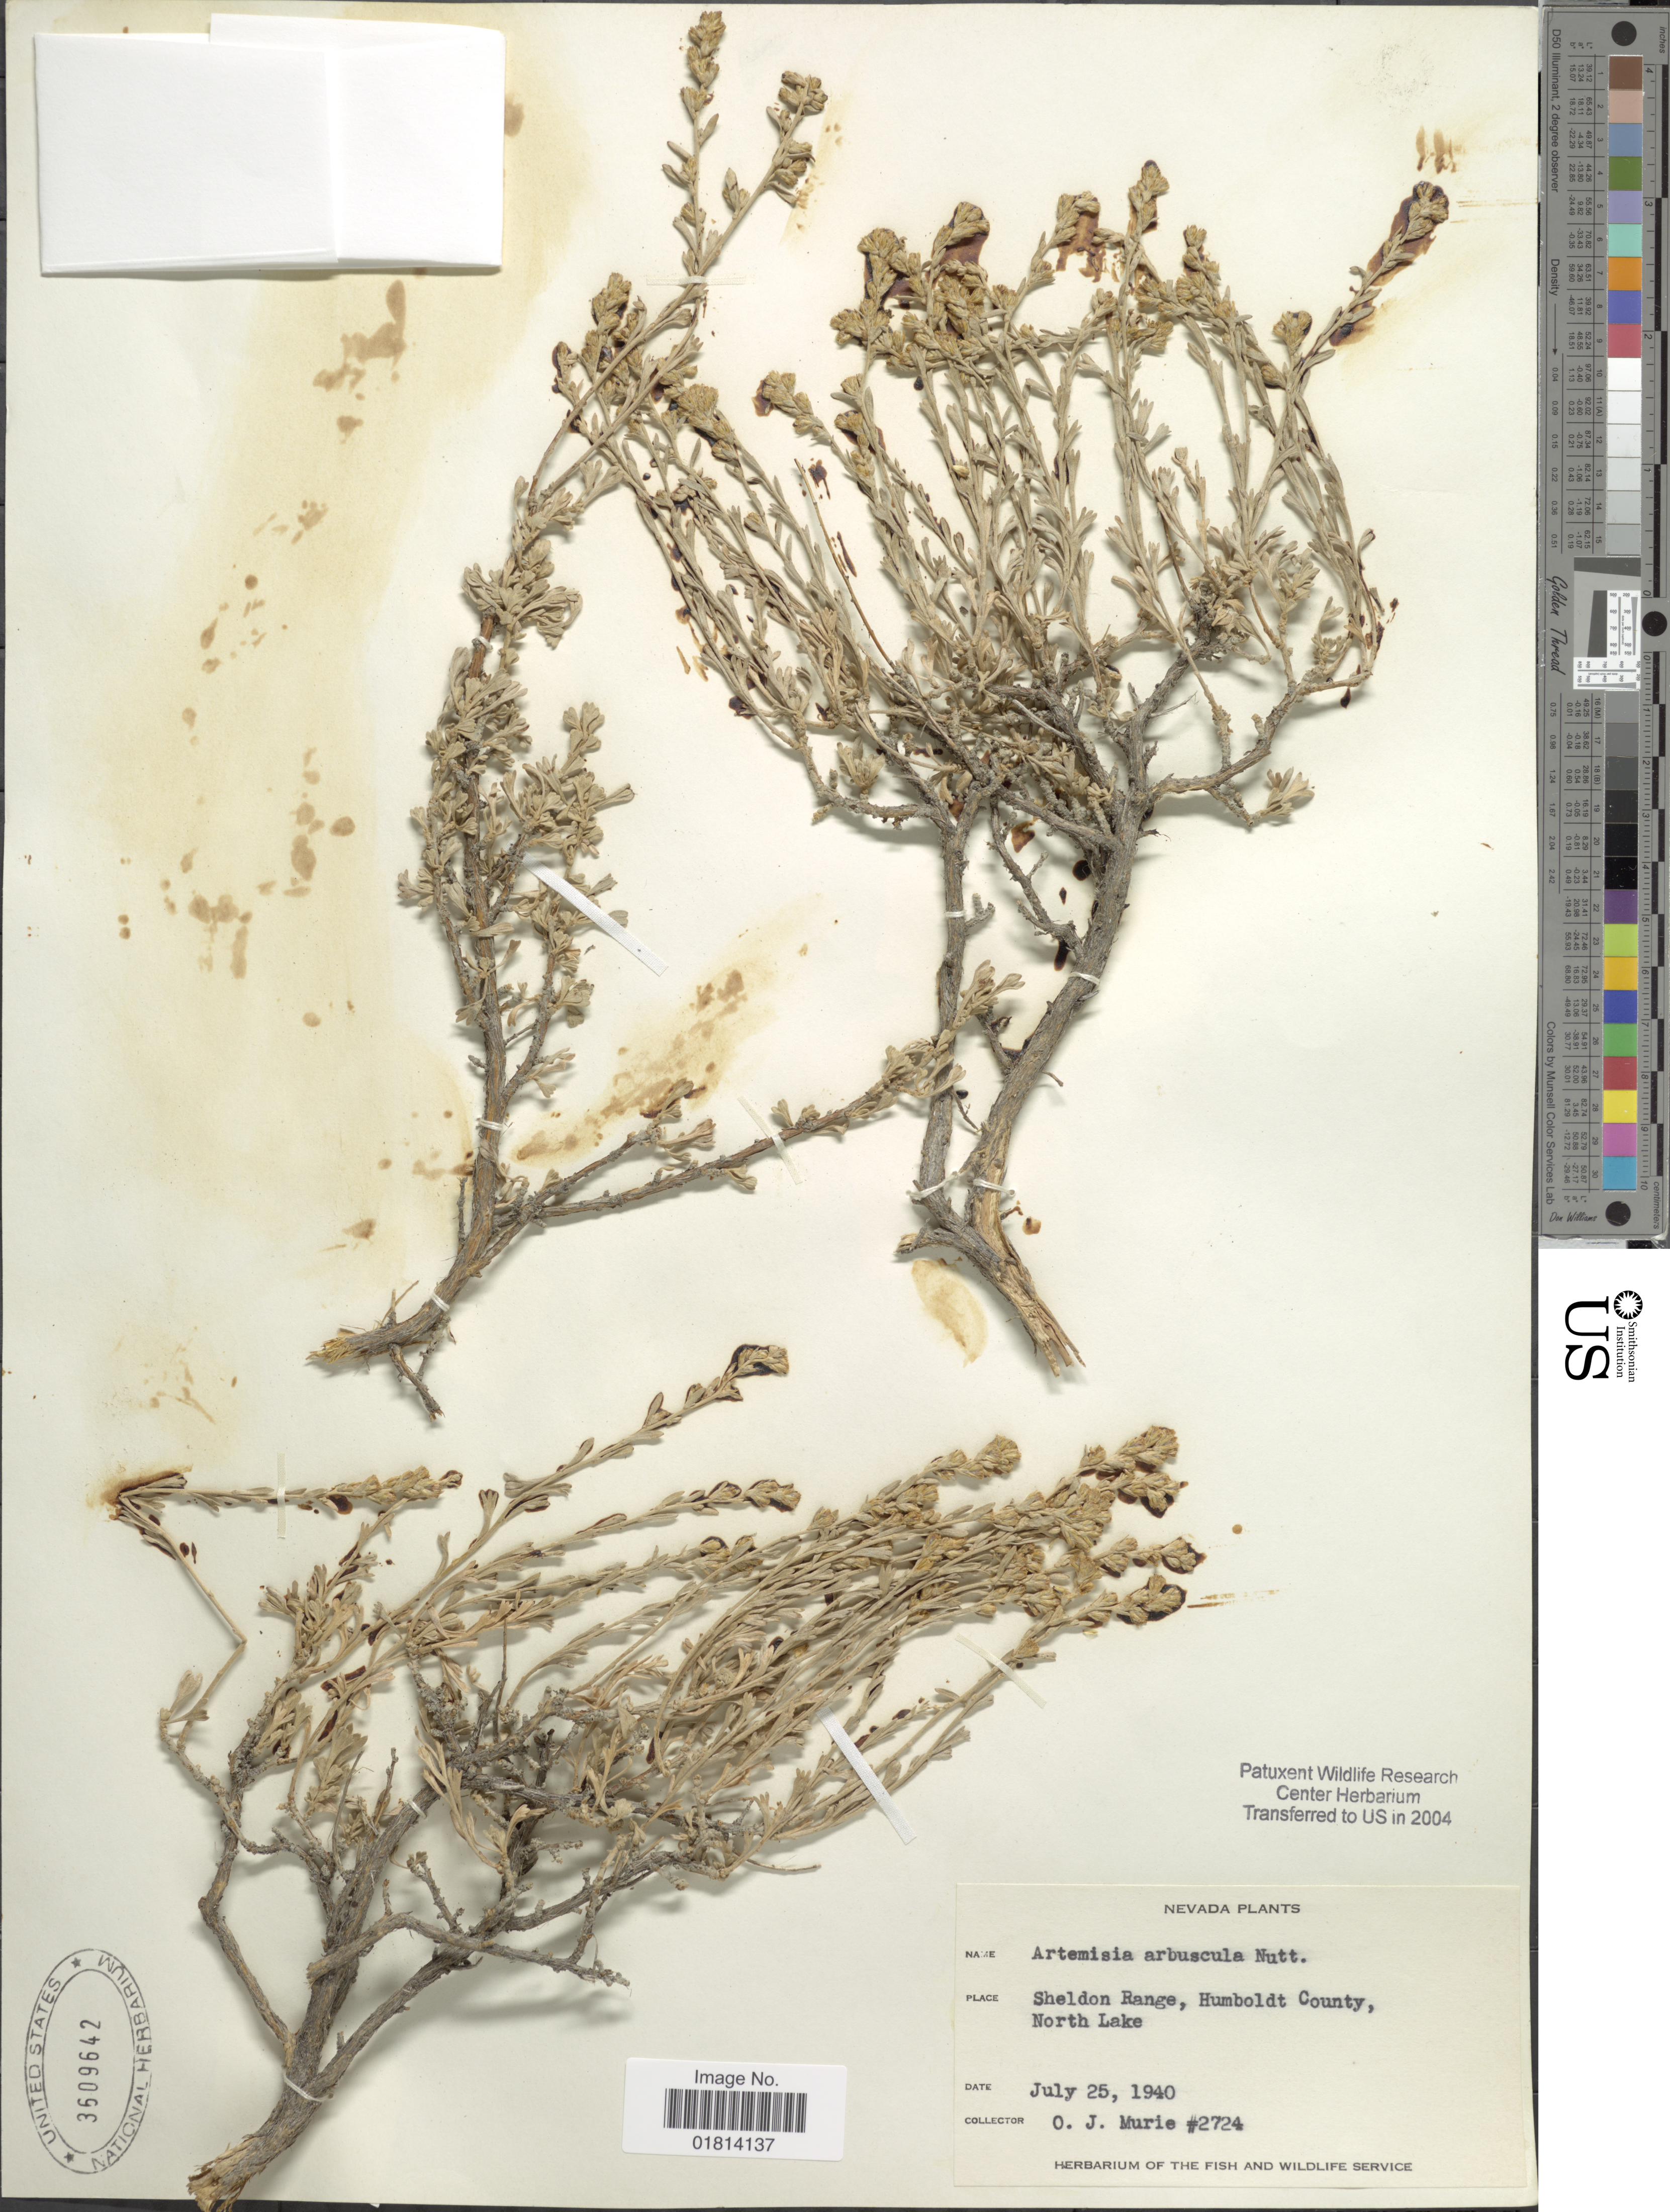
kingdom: Plantae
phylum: Tracheophyta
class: Magnoliopsida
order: Asterales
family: Asteraceae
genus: Artemisia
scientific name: Artemisia arbuscula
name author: Nutt.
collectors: O. Murie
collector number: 2724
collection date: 1940-07-25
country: United States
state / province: Nevada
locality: Sheldon Range, Humboldt County, North Lake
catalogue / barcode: US 3609642